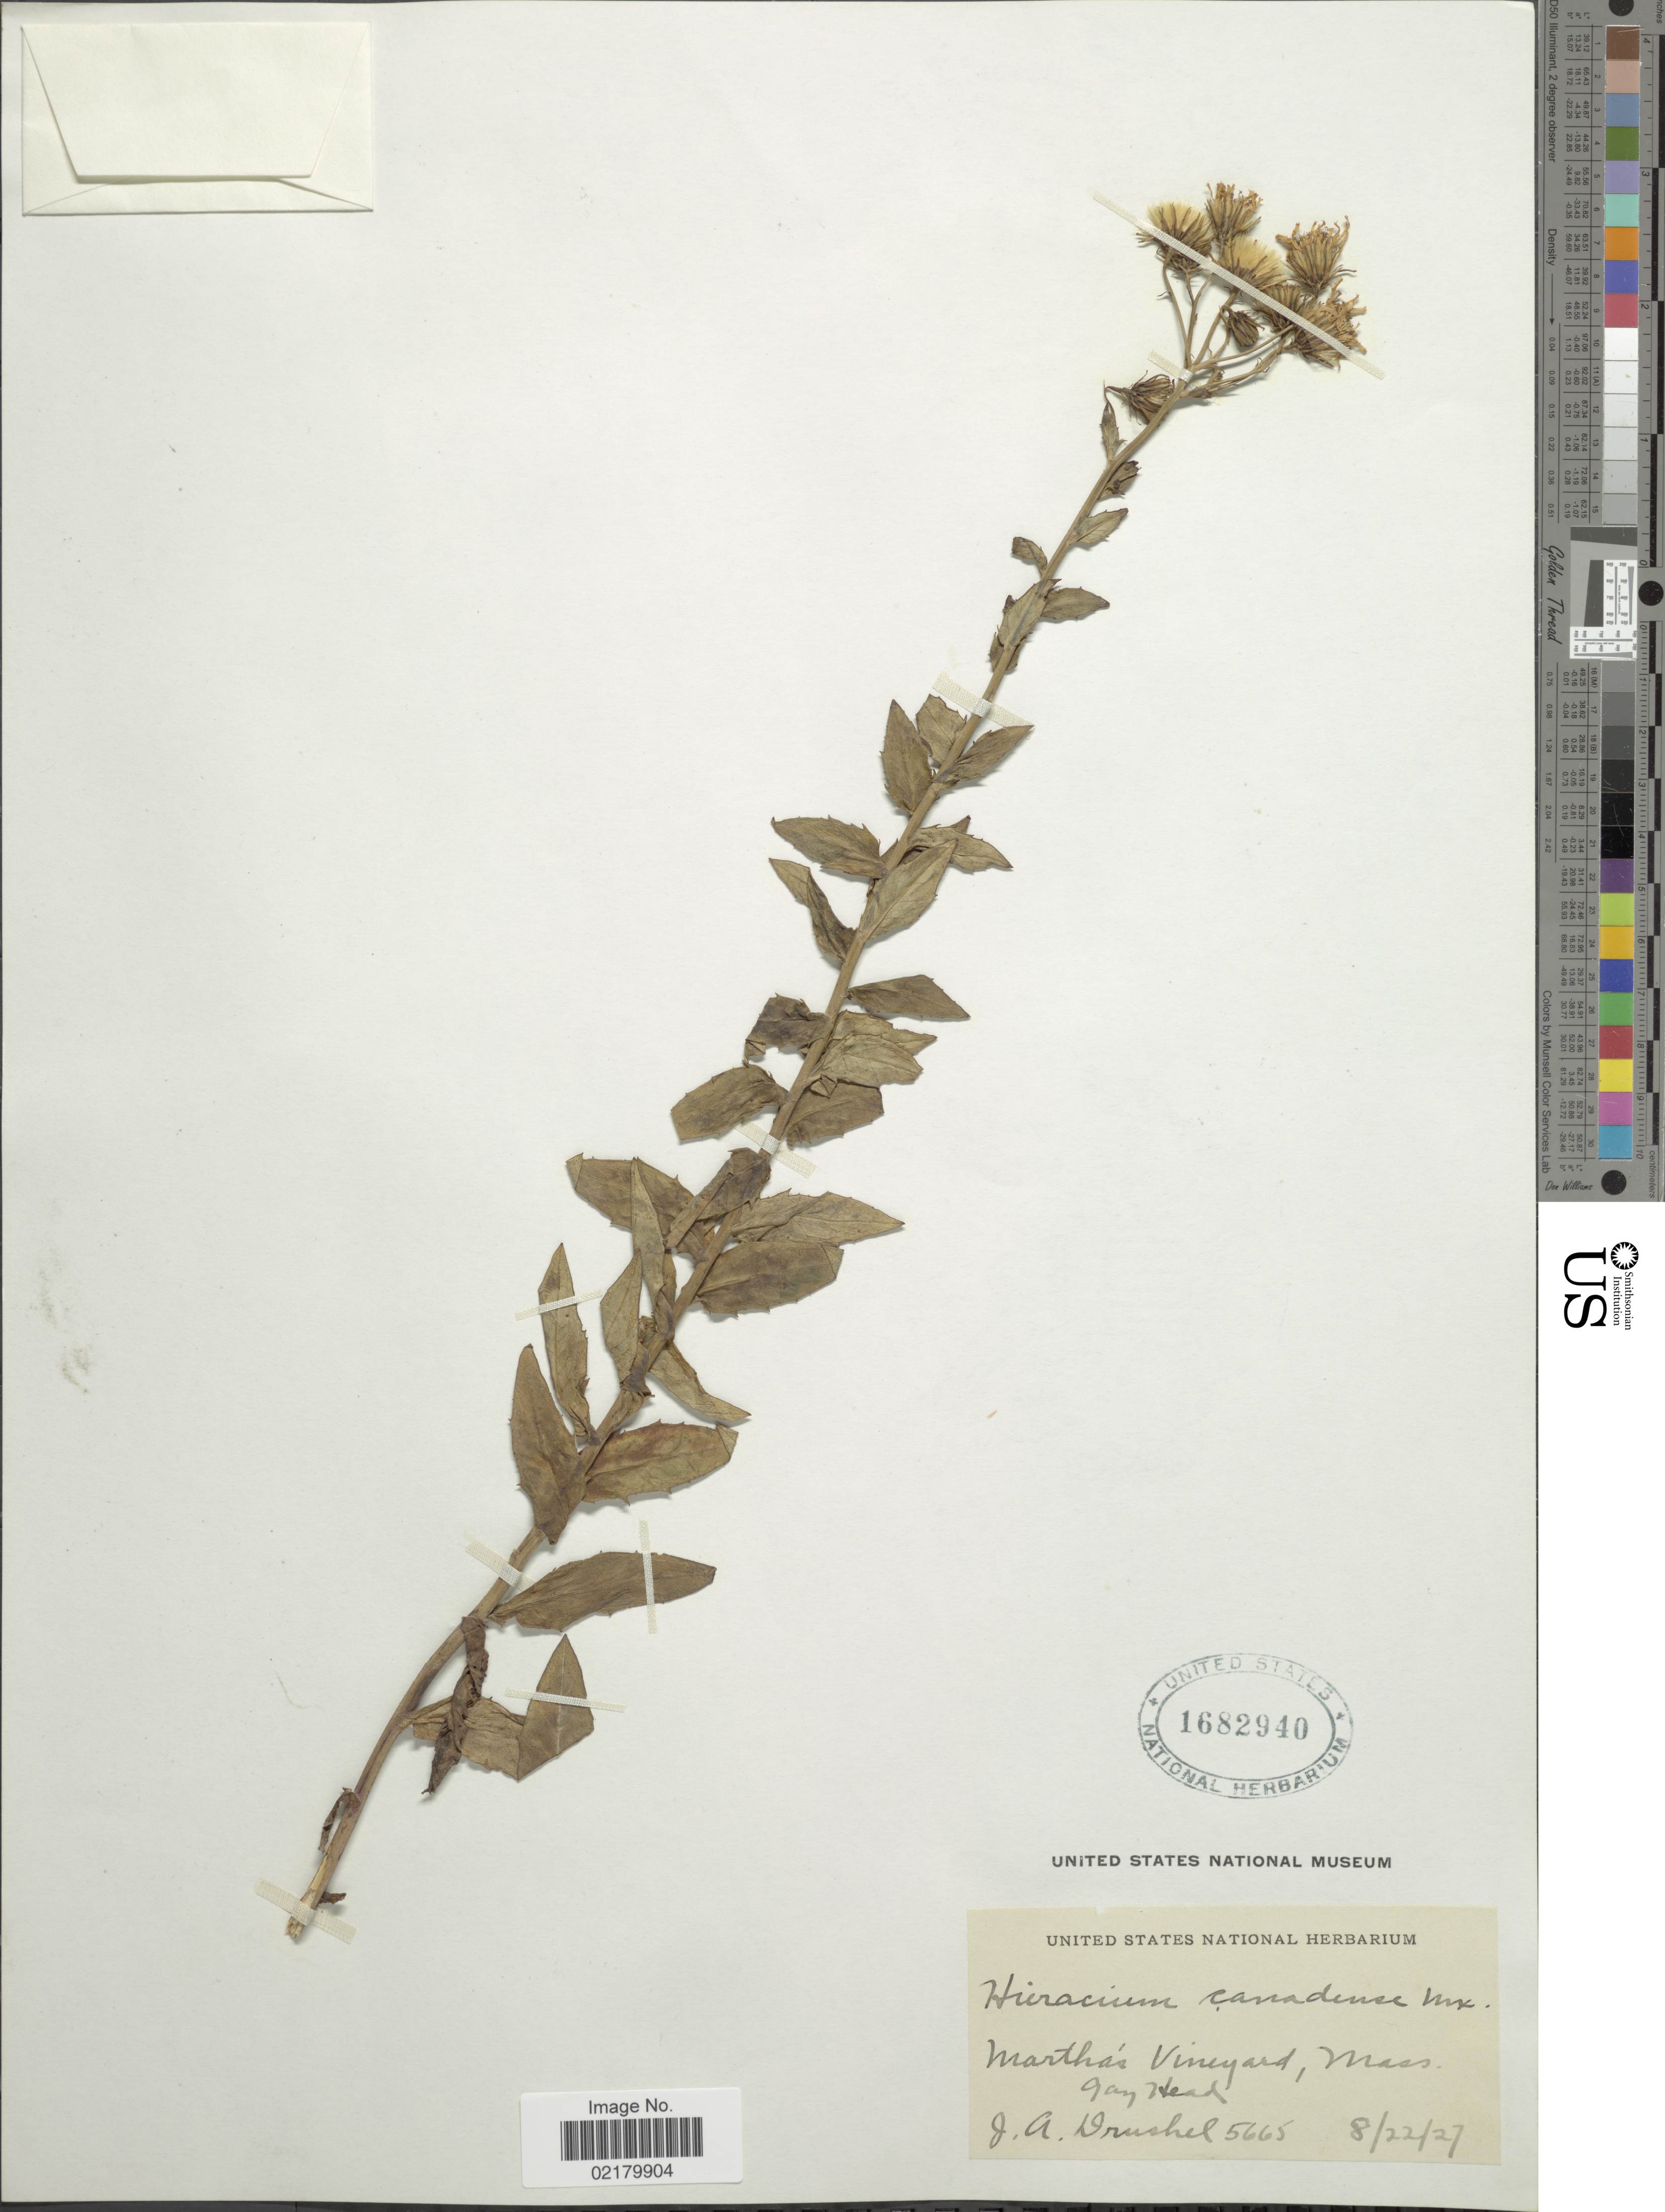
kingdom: Plantae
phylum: Tracheophyta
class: Magnoliopsida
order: Asterales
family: Asteraceae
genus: Hieracium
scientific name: Hieracium canadense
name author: Michx.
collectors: J. A. Drushel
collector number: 5665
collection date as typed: Transcribed d/m/y: 22/8/27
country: United States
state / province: Massachusetts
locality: Martha's Vineyard, Gay Head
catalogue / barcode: US 1682940